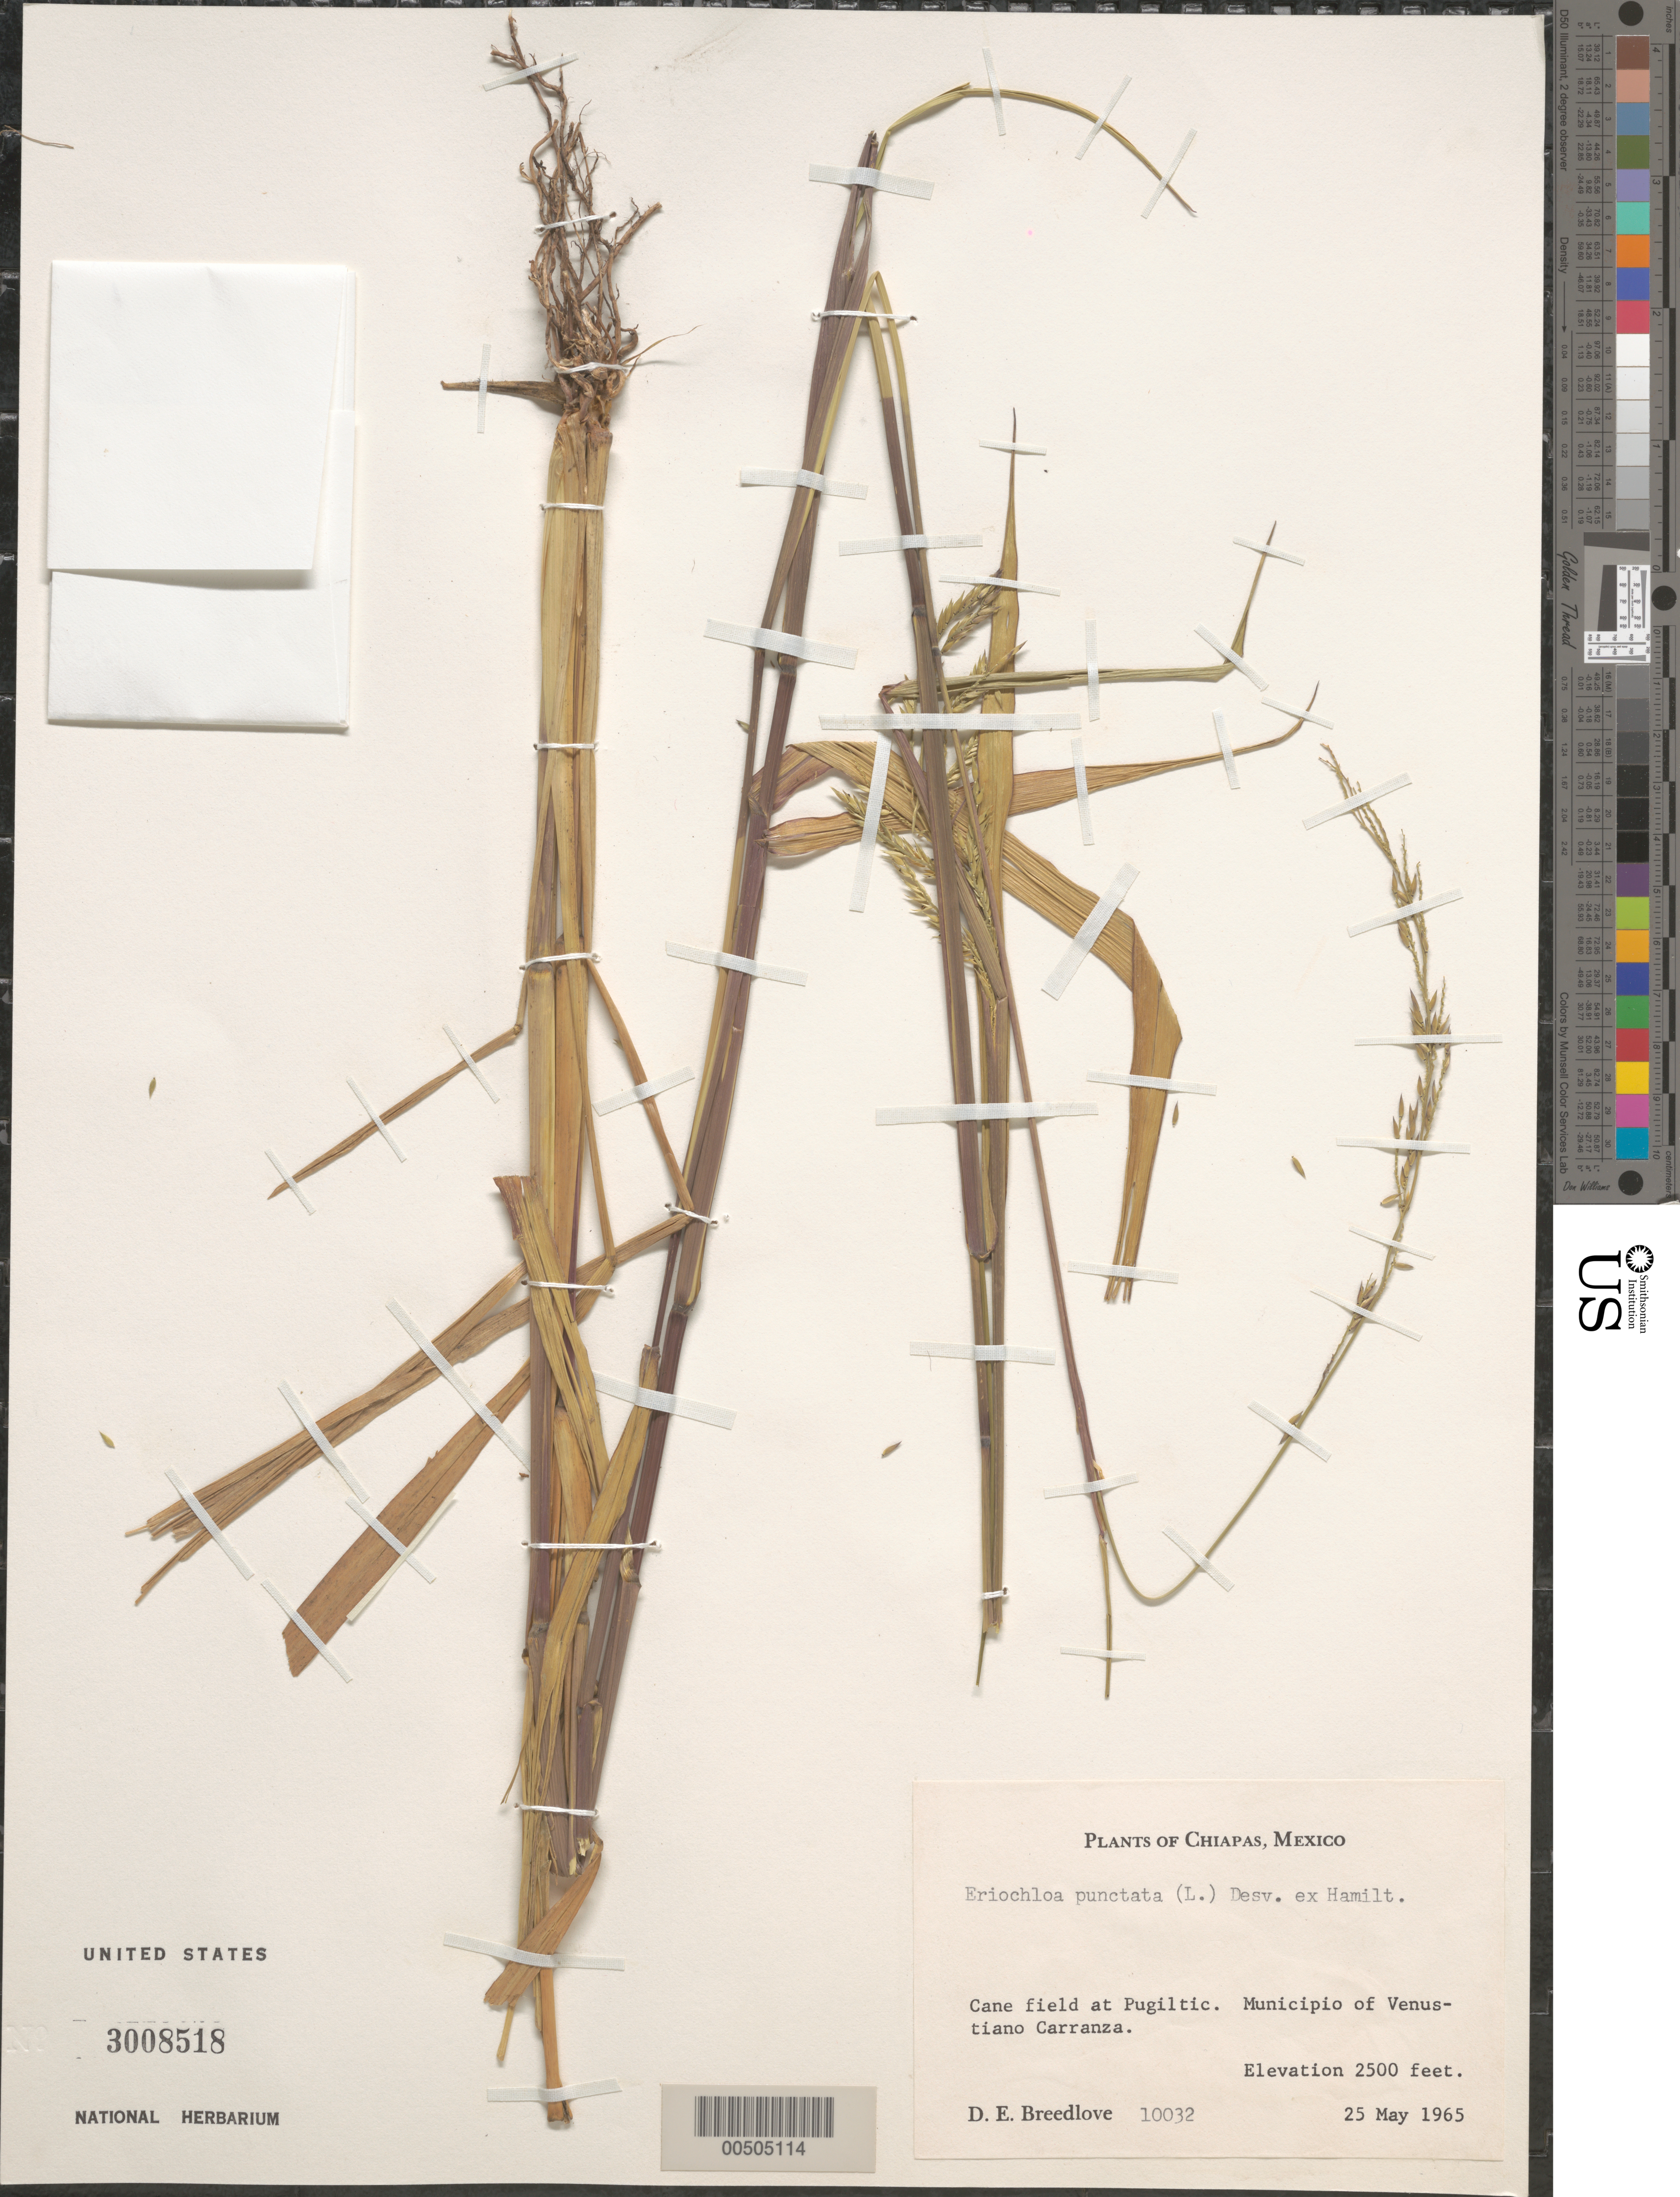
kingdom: Plantae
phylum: Tracheophyta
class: Liliopsida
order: Poales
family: Poaceae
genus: Eriochloa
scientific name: Eriochloa punctata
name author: (L.) Desv. ex Ham.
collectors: D. E. Breedlove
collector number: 10032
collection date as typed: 25 May 1965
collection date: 1965-05-25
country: Mexico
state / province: Chiapas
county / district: Venustiano Carranza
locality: At Pugiltic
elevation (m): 762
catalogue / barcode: US 3008518